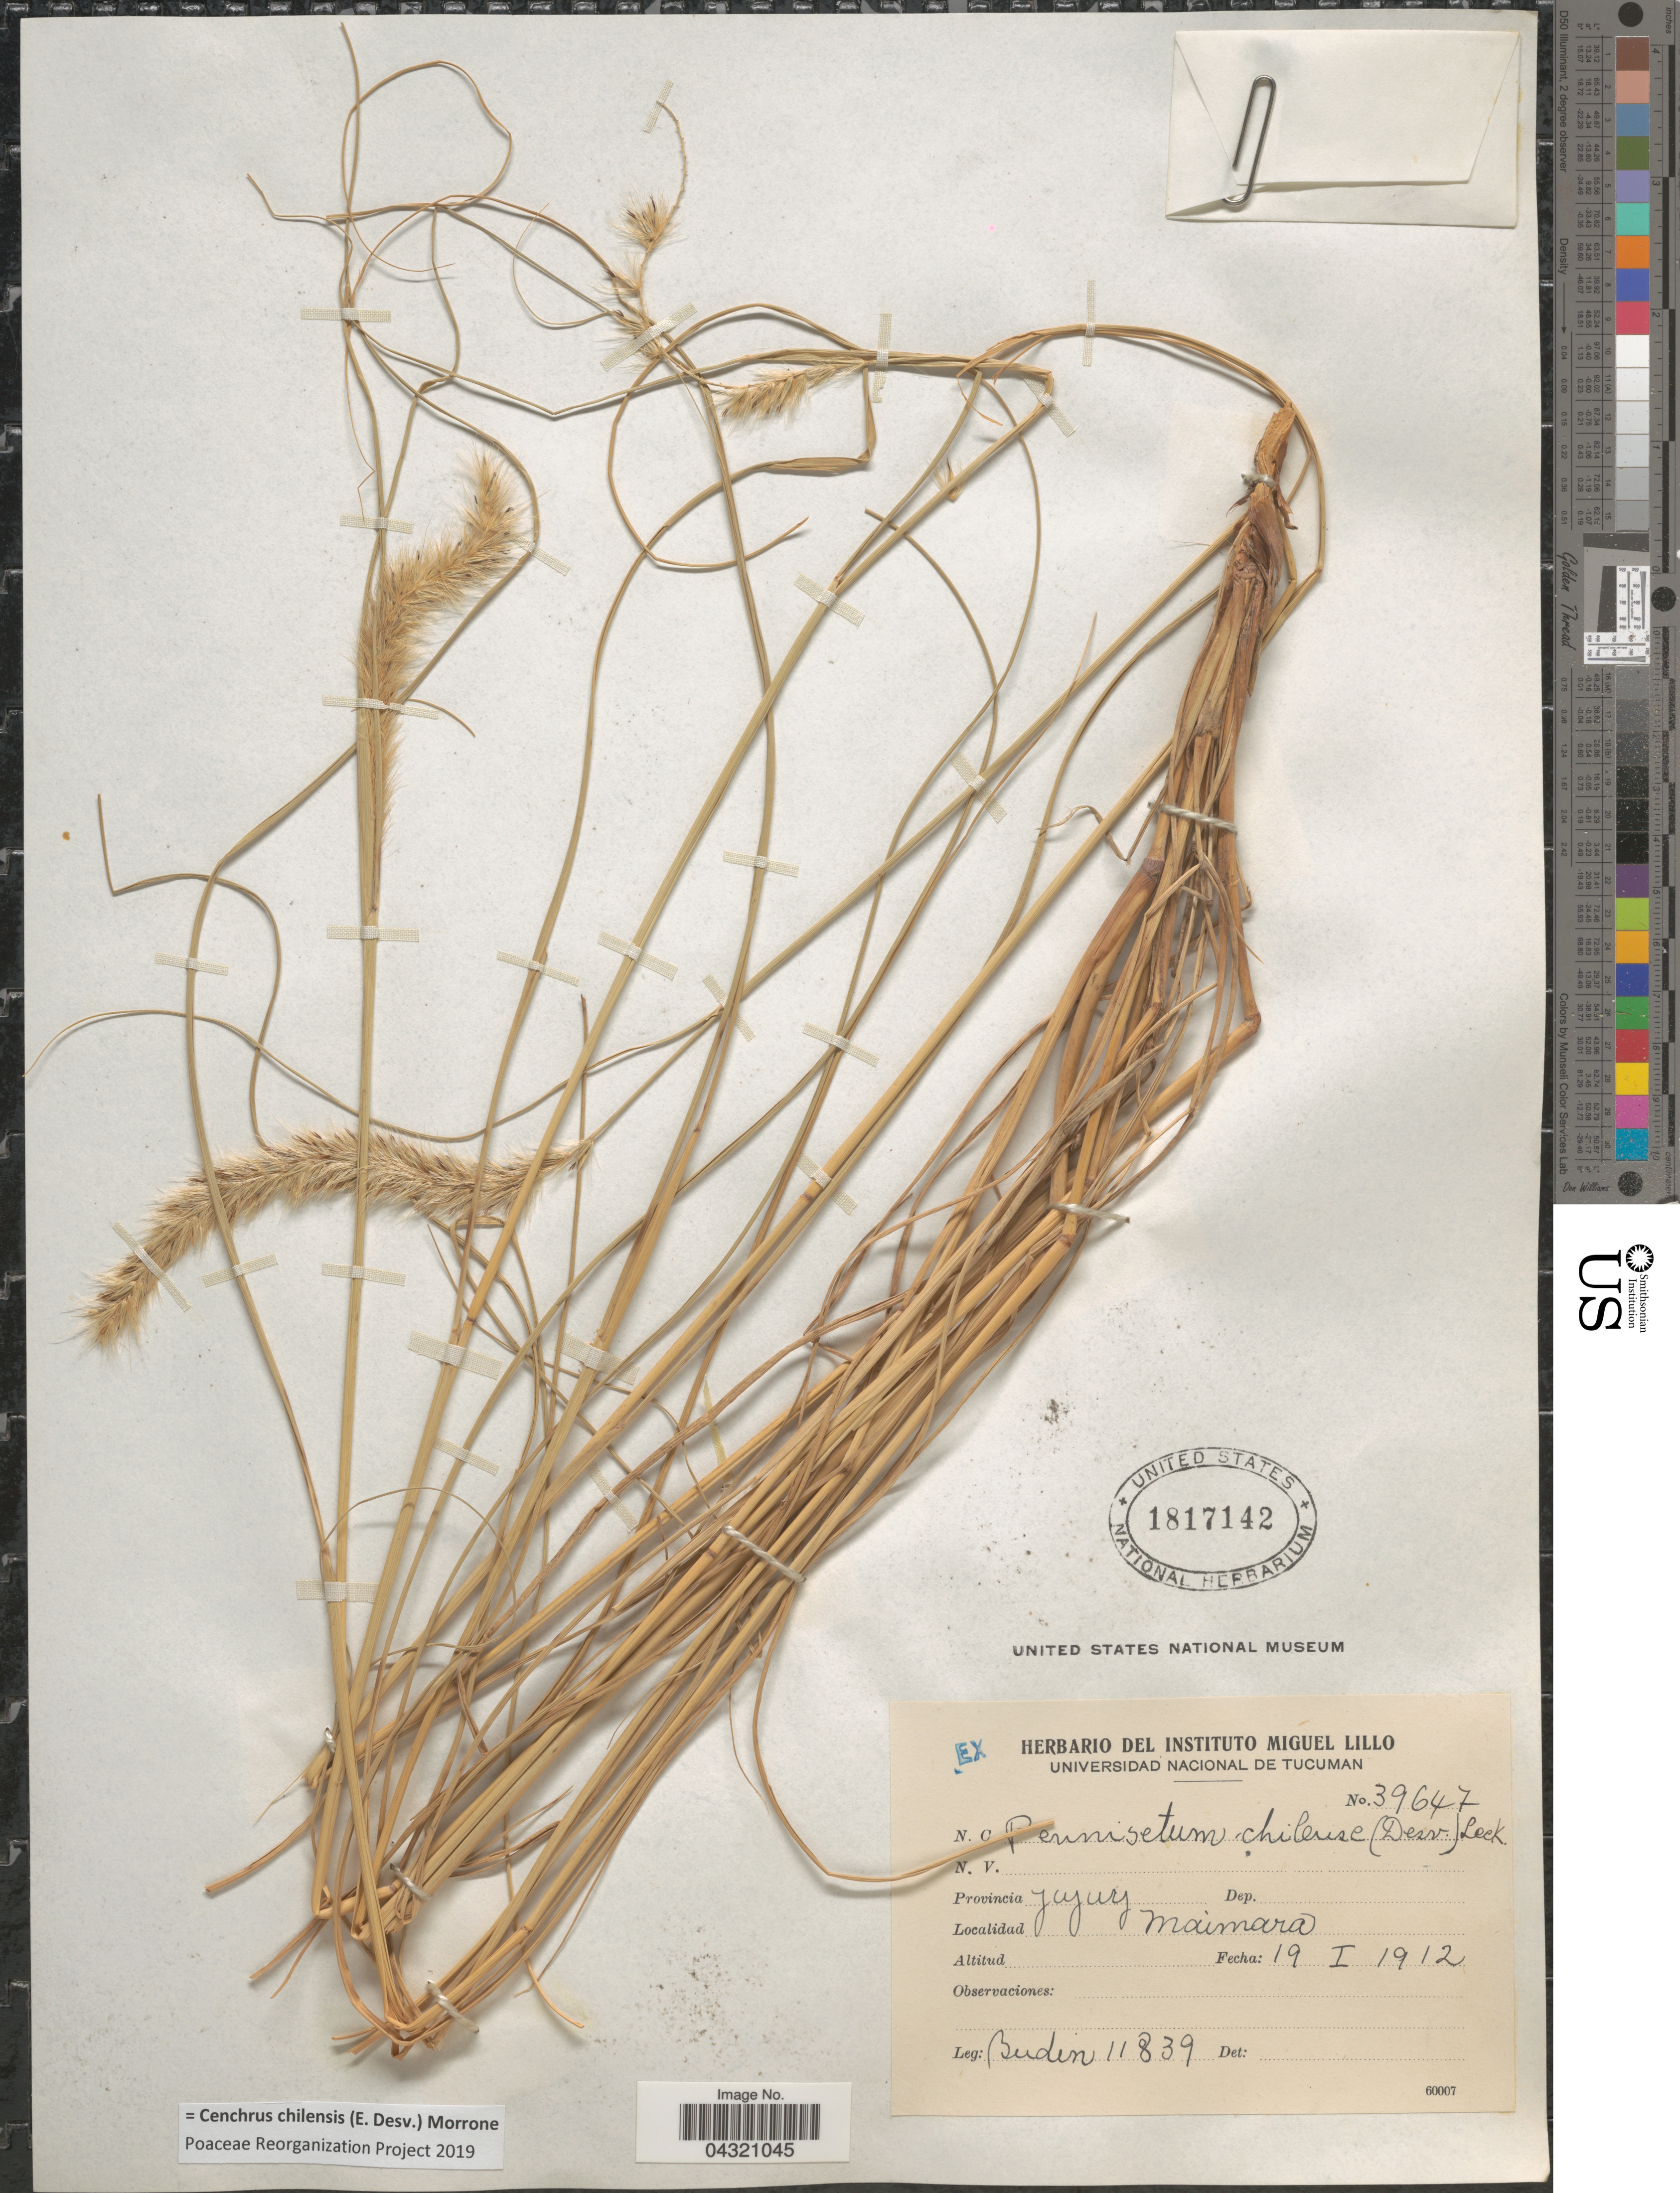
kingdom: Plantae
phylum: Tracheophyta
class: Liliopsida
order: Poales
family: Poaceae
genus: Cenchrus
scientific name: Cenchrus chilensis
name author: (É. Desv.) Morrone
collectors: Budin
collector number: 11839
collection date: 1912-01-19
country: Argentina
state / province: Jujuy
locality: Maimara.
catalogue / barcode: US 1817142